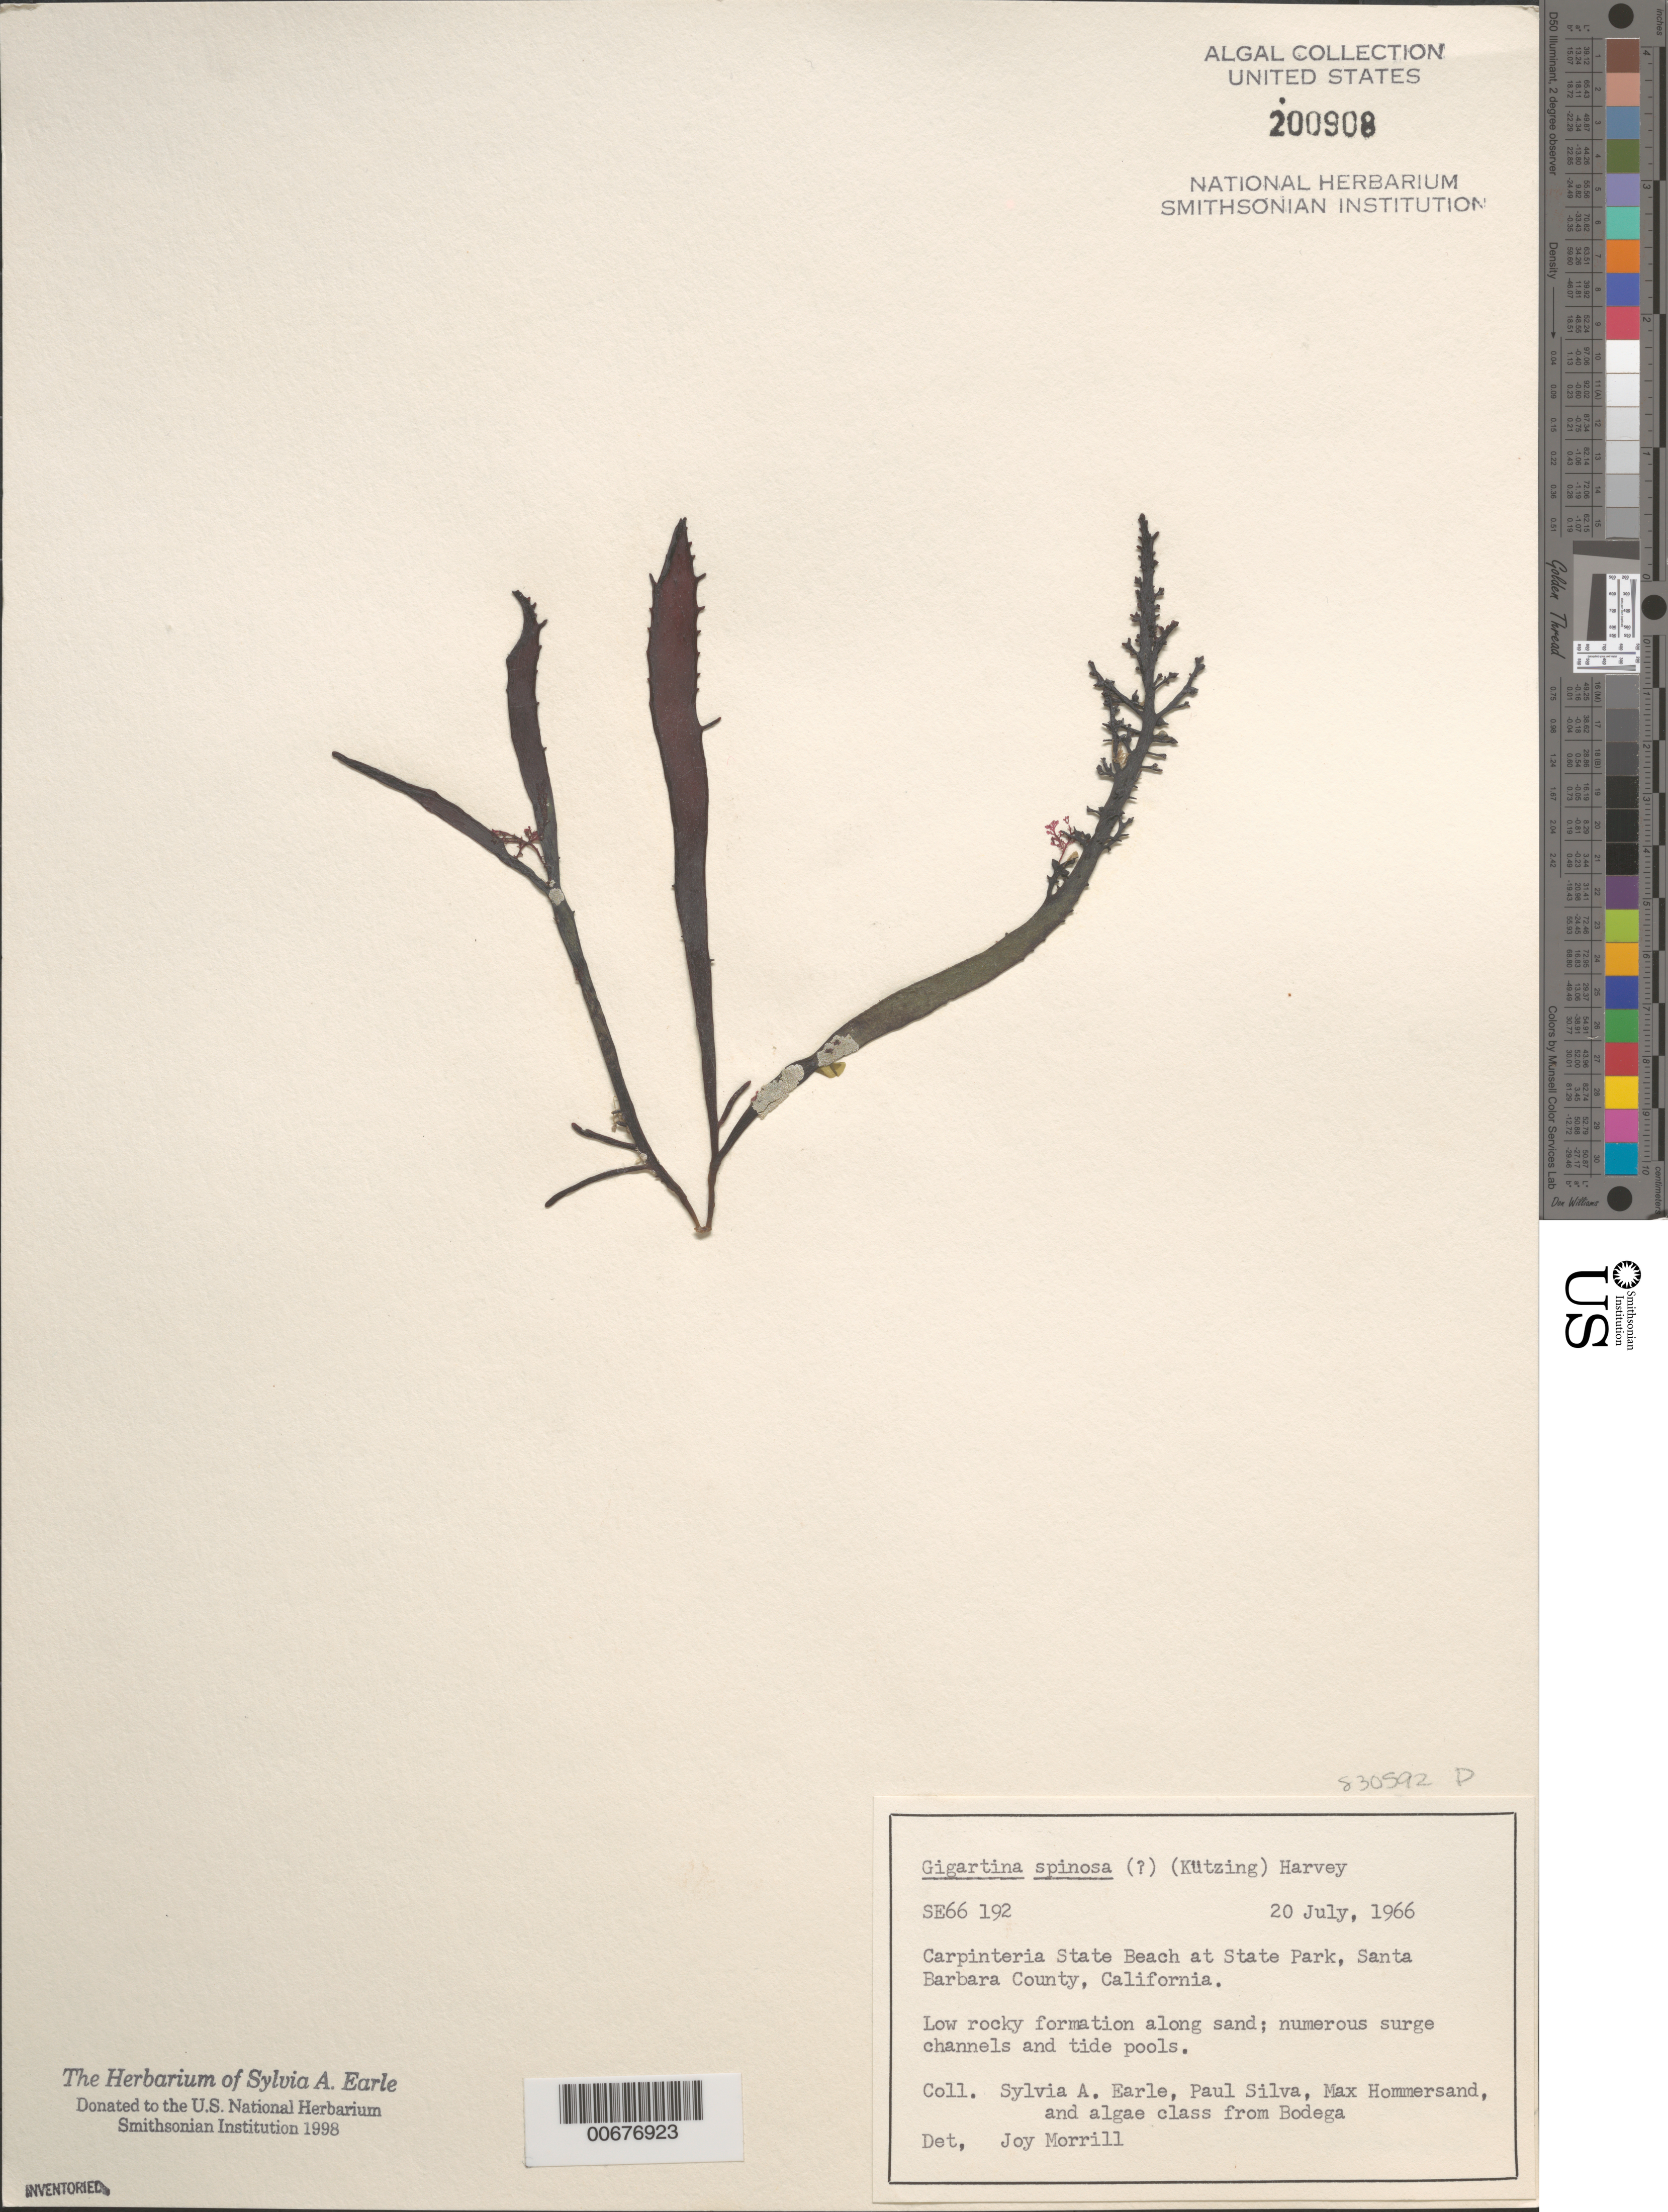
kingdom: Plantae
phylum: Rhodophyta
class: Florideophyceae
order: Gigartinales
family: Gigartinaceae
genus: Chondracanthus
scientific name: Chondracanthus spinosus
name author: (Kütz.) Guiry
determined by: Algae name updating Project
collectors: S. A. Earle, P. C. Silva, M. H. Hommersand & Bodega Algae Class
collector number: SE 66192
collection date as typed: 20 Jul 1966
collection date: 1966-07-20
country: United States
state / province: California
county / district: Santa Barbara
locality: Carpinteria State Beach, State Park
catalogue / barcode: US 200908